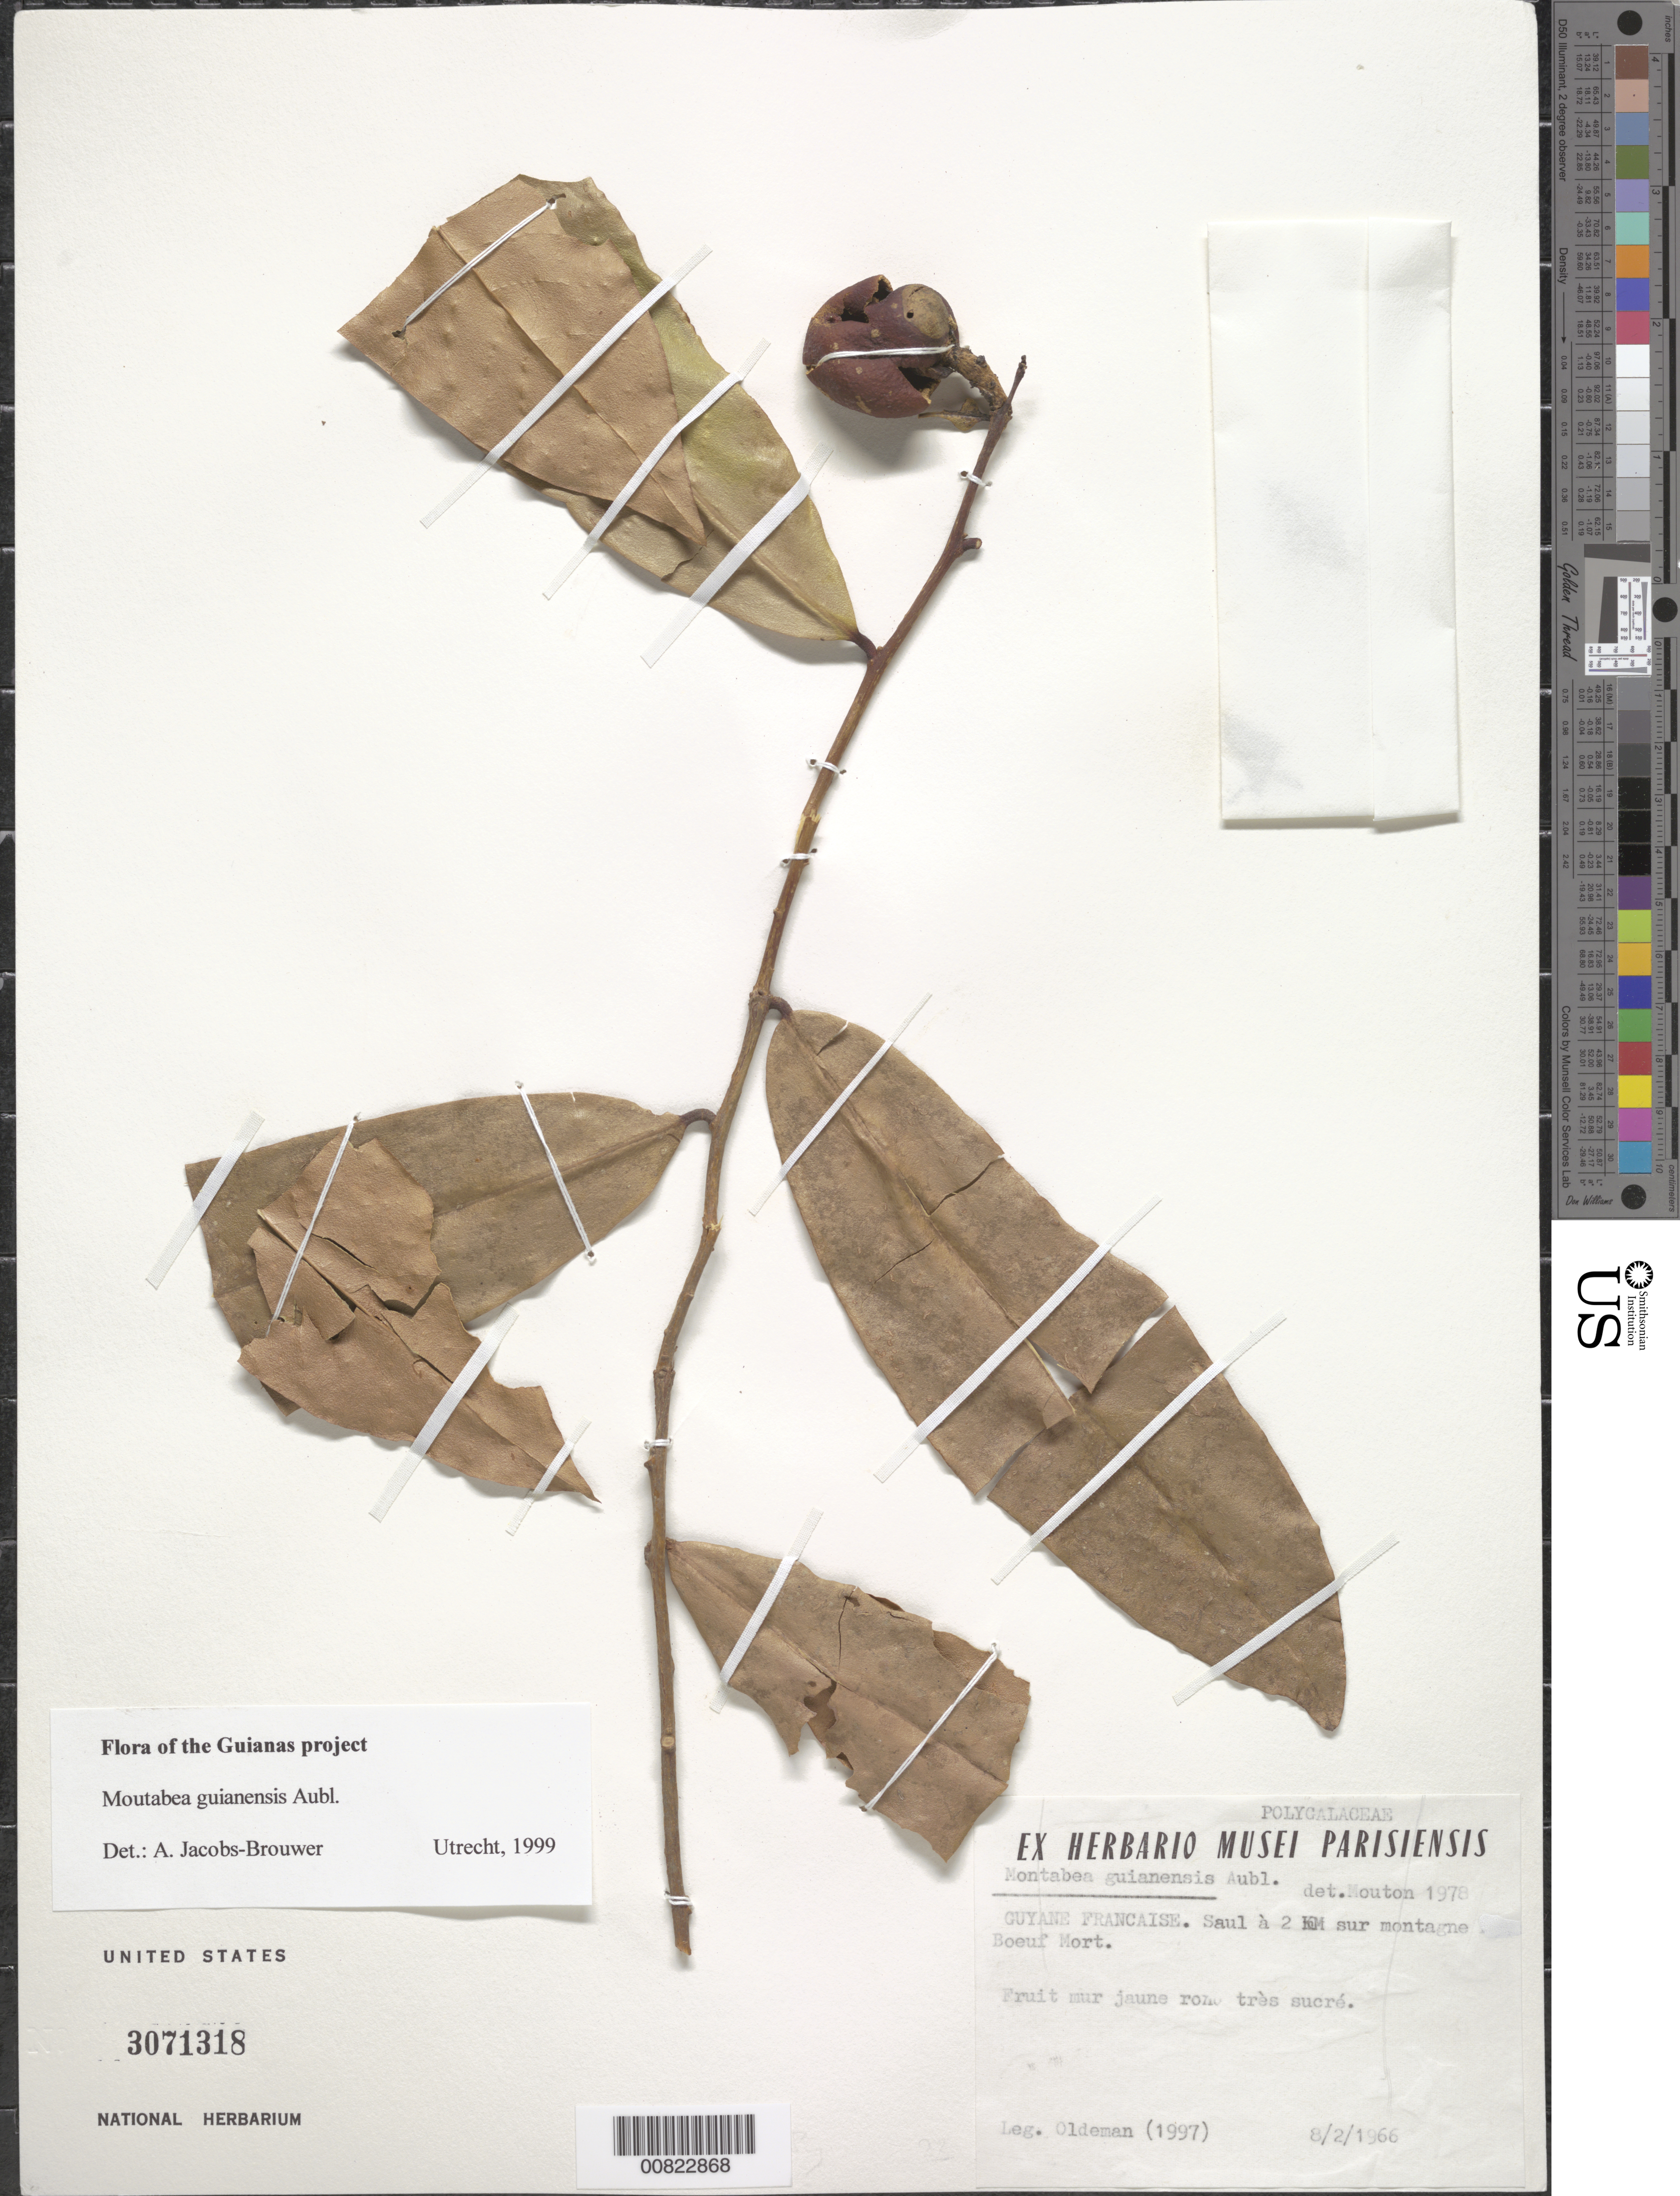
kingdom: Plantae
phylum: Tracheophyta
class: Magnoliopsida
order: Fabales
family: Polygalaceae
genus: Moutabea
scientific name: Moutabea guianensis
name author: Aubl.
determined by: Jacobs-Brouwer, A.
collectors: R. Oldeman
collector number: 1977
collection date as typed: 8-Feb-66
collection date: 1966-02-08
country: French Guiana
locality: Saül, 2 km S Montagne Boeuf Mort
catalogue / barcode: US 3071318